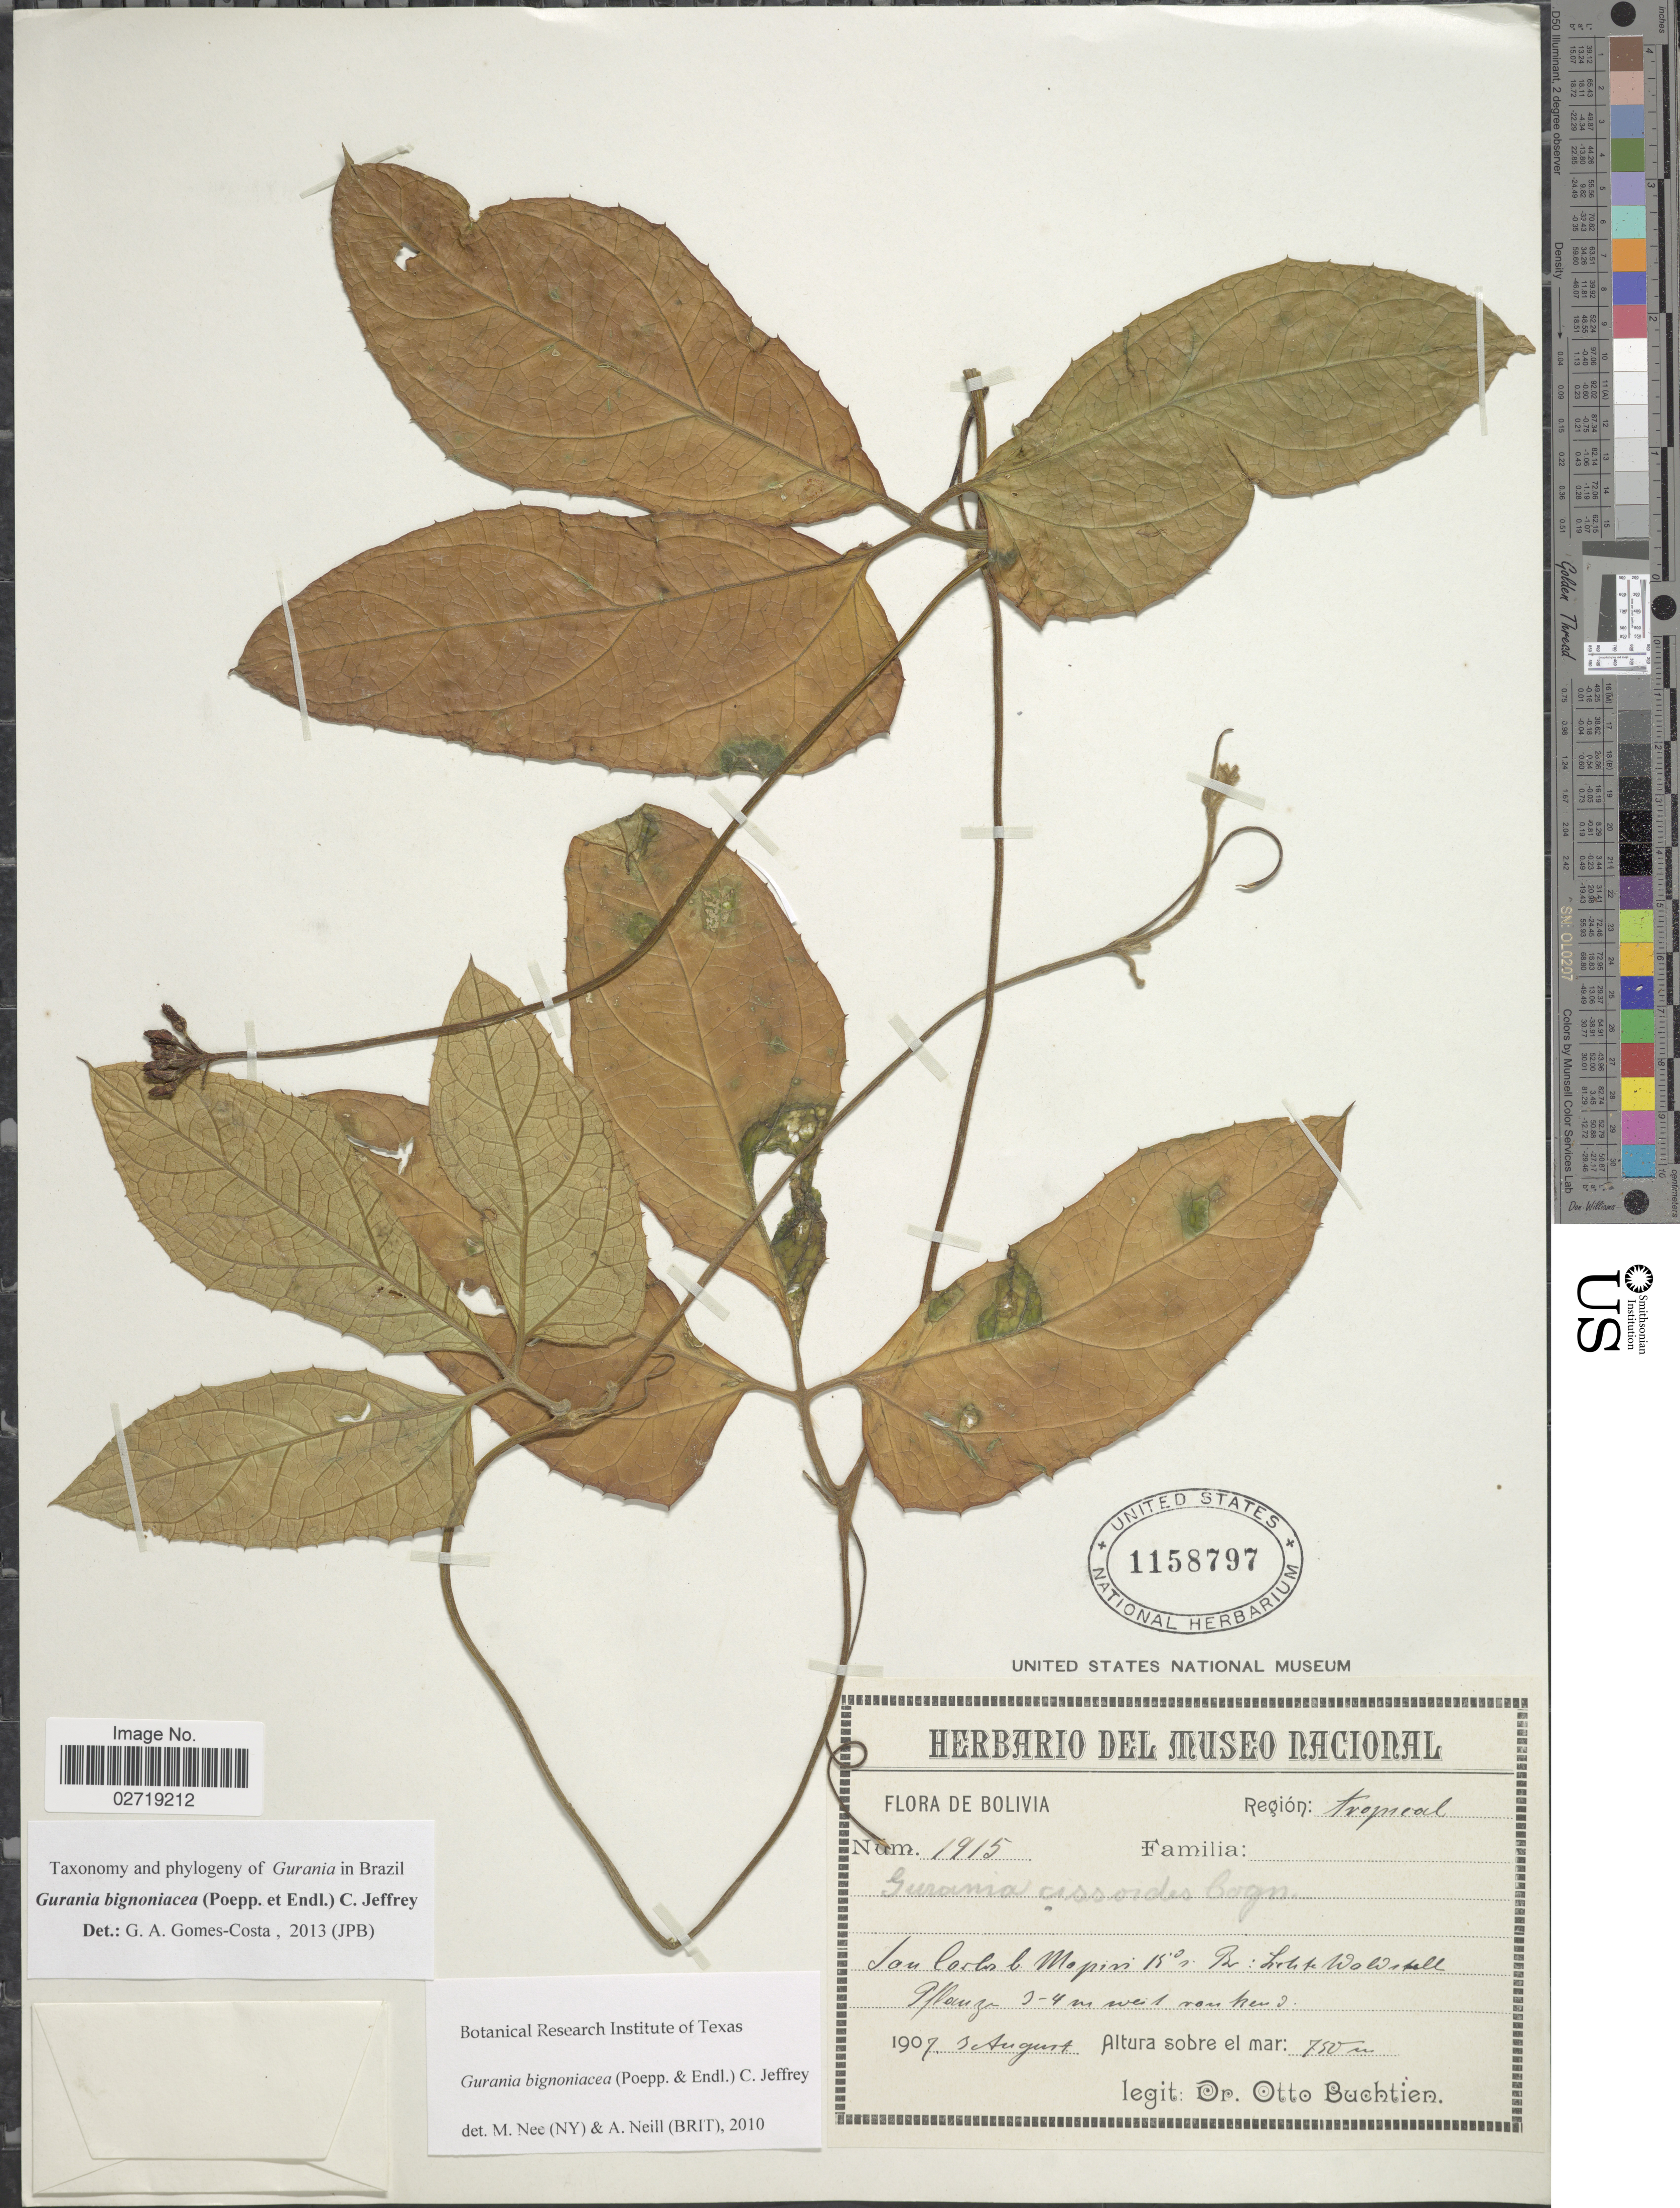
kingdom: Plantae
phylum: Tracheophyta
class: Magnoliopsida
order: Cucurbitales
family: Cucurbitaceae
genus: Gurania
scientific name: Gurania bignoniacea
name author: (Poepp. & Endl.) C. Jeffrey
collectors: O. Buchtien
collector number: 1915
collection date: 1907-08-03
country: Bolivia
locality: Region: tropical. San Carlos l. Mapiri 15°s. Br.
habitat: Lichte Walderfell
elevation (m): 750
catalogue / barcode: US 1158797